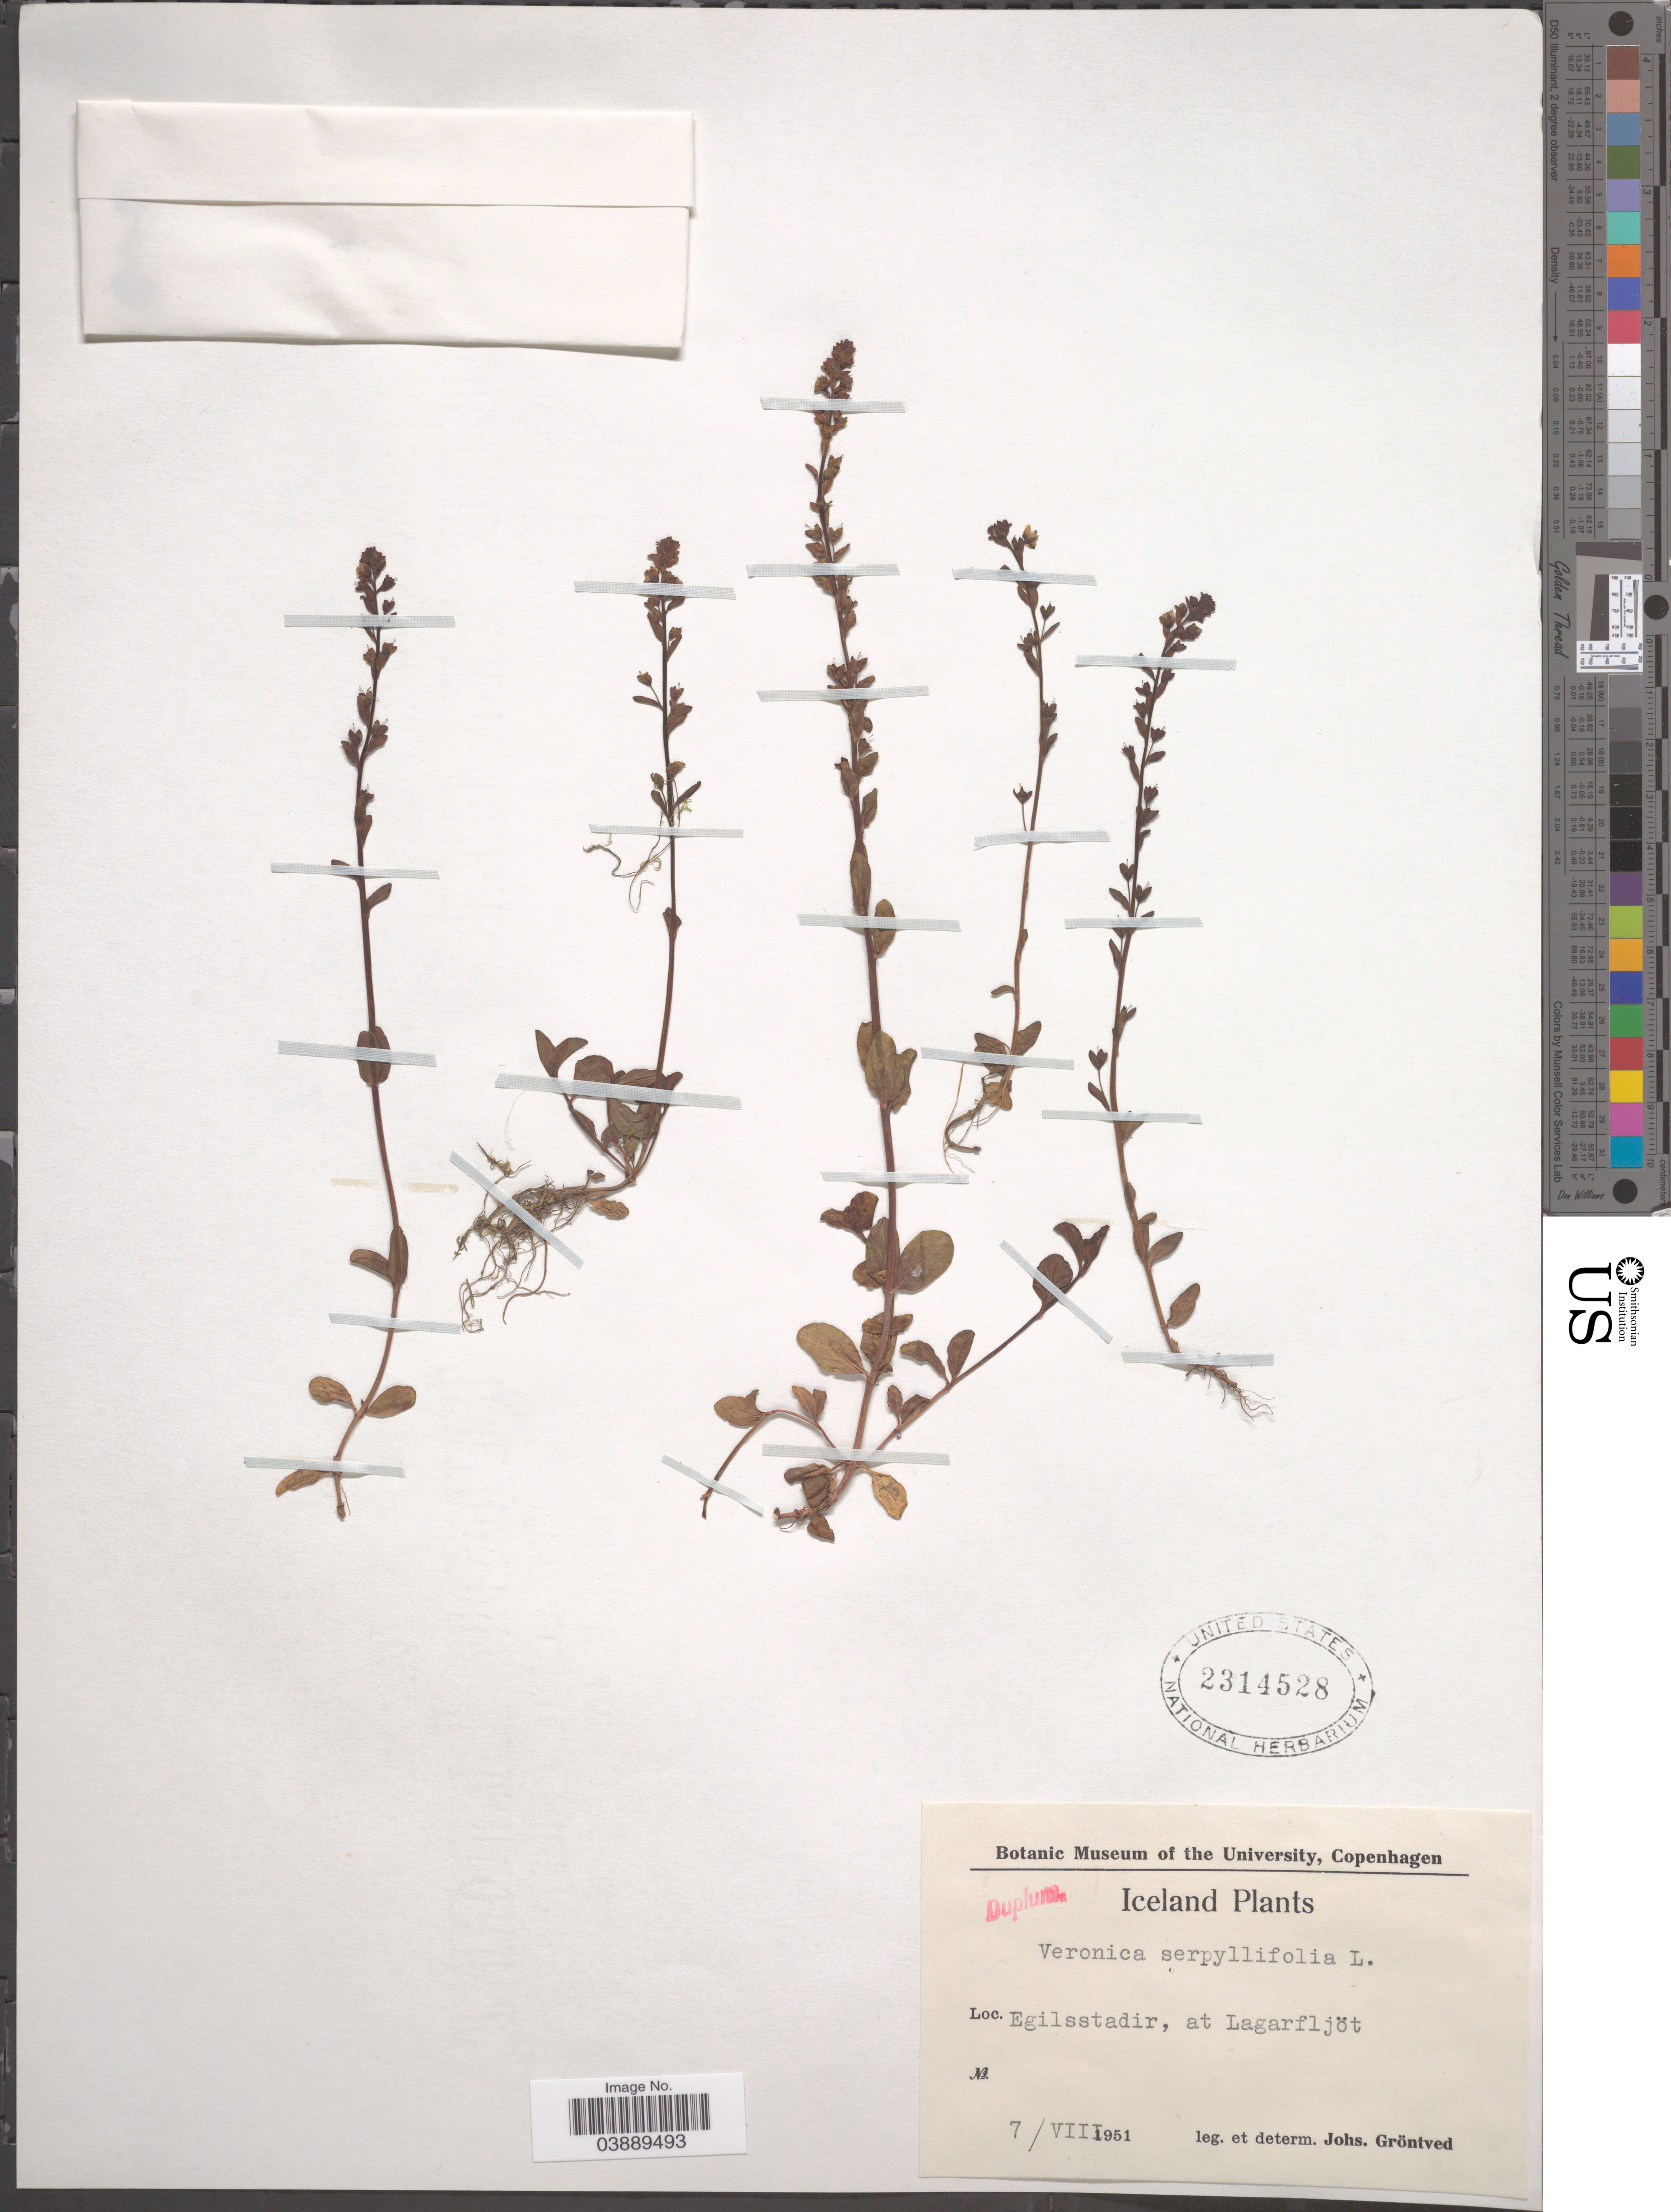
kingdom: Plantae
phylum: Tracheophyta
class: Magnoliopsida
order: Lamiales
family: Plantaginaceae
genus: Veronica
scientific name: Veronica serpyllifolia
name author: L.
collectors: J. Gröntved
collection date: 1951-08-07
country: Iceland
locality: Egilsstadir, at Lagarfljöt.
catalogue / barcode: US 2314528